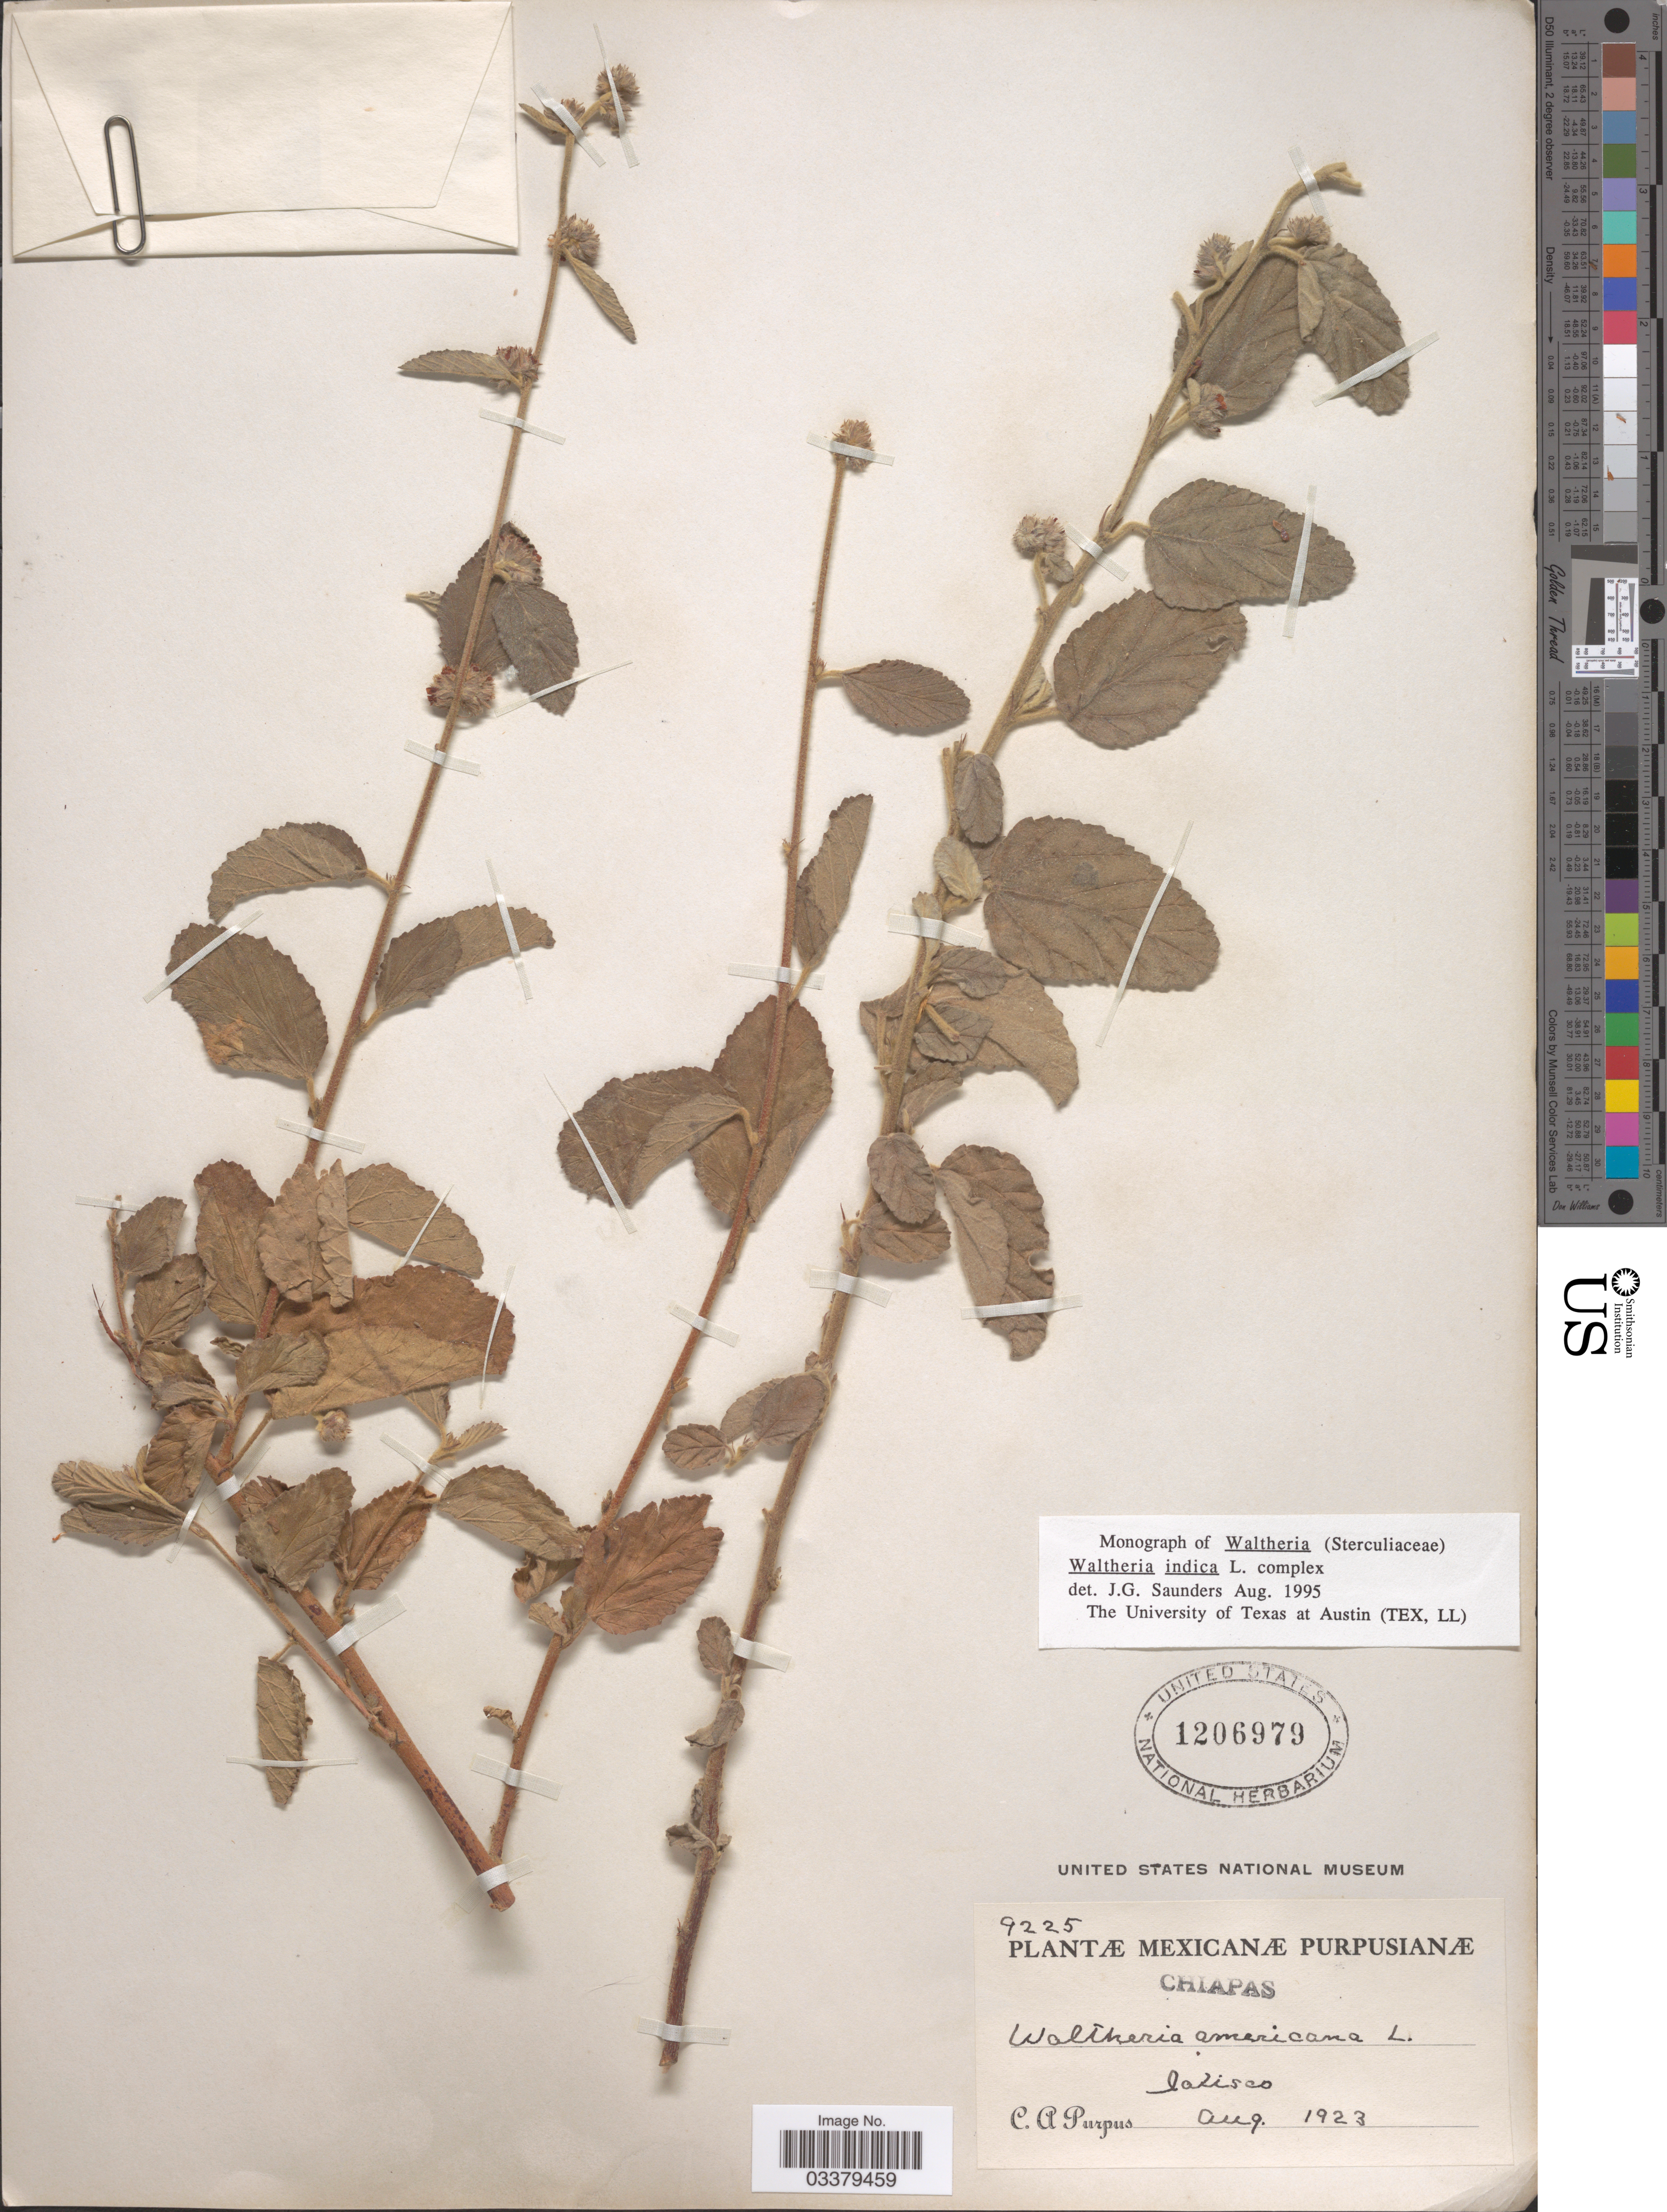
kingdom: Plantae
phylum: Tracheophyta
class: Magnoliopsida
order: Malvales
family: Malvaceae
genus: Waltheria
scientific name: Waltheria indica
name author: L.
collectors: C. A. Purpus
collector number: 9225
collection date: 1923-08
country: Mexico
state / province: Jalisco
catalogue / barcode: US 1206979